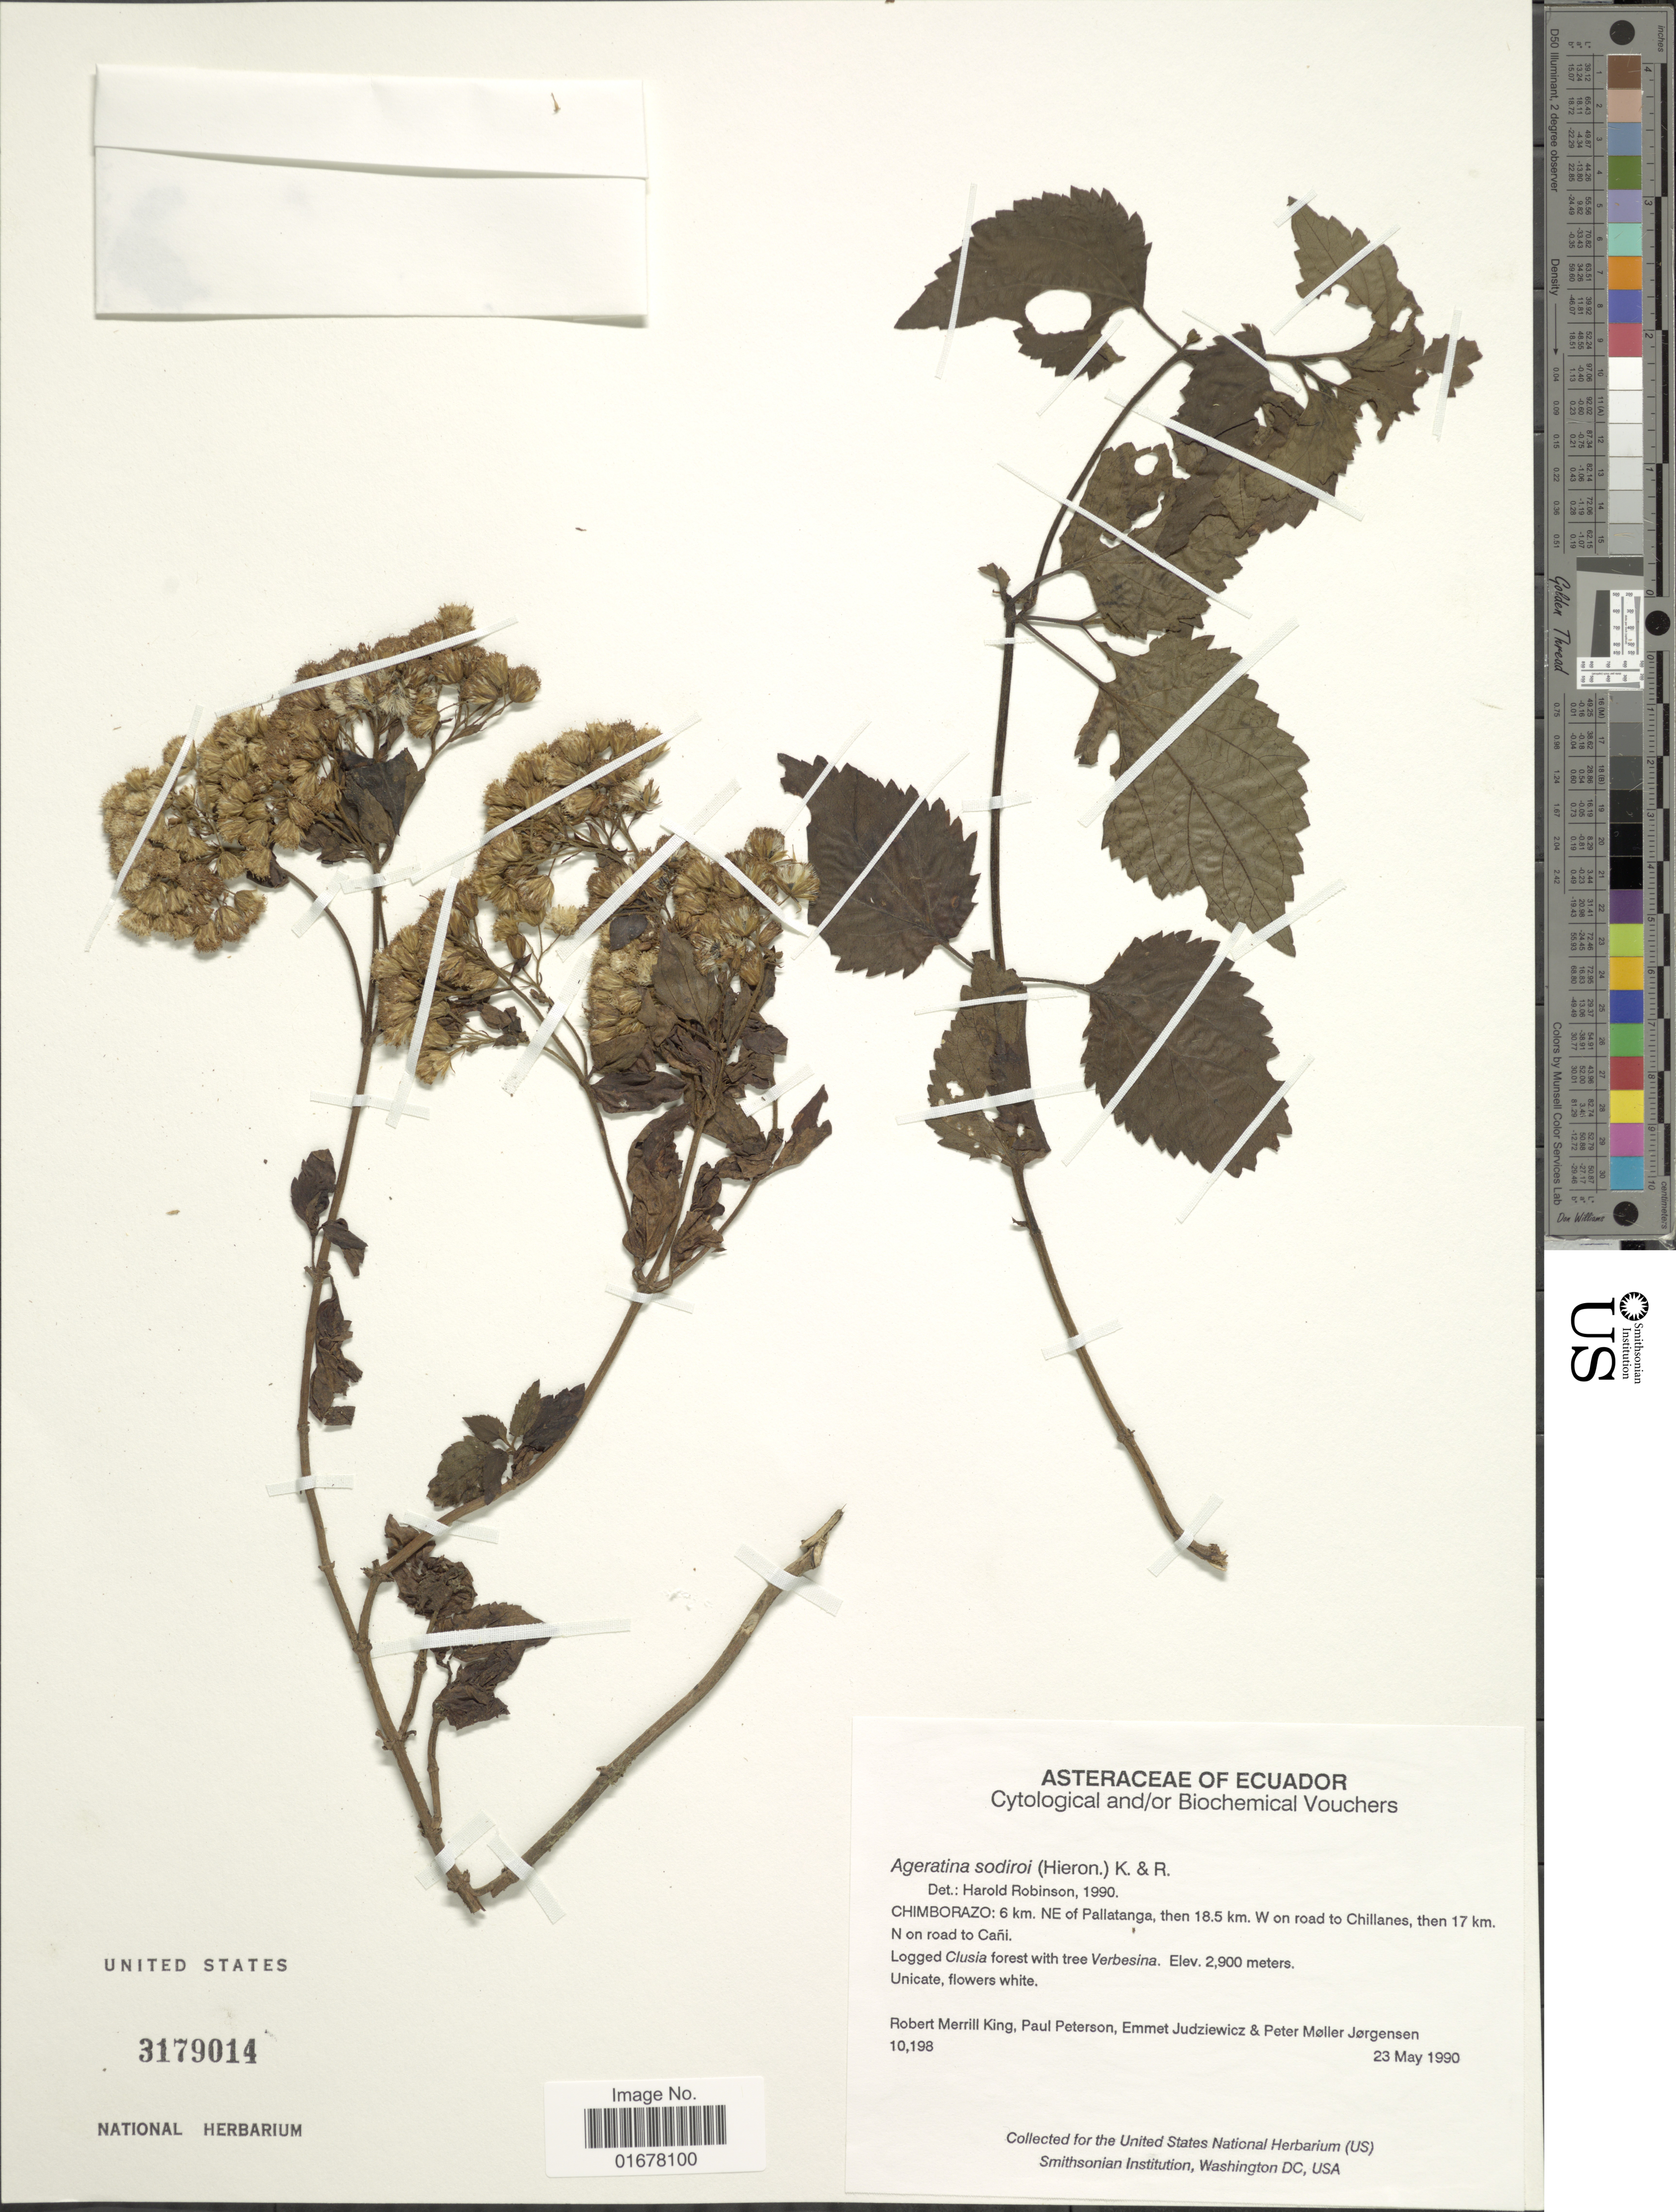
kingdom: Plantae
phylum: Tracheophyta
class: Magnoliopsida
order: Asterales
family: Asteraceae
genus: Ageratina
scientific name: Ageratina sodiroi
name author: (Hieron.) R.M. King & H. Rob.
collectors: R. M. King, P. M. Peterson, E. J. Judziewicz & P. M. Jørgensen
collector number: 10198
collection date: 1990-05-23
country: Ecuador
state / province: Chimborazo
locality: Chimborazo: 6 km. NE of Pallatanga, then 18.5 km. W on road to Chillanes, then 17 km N on road Cani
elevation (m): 2900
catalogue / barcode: US 3179014